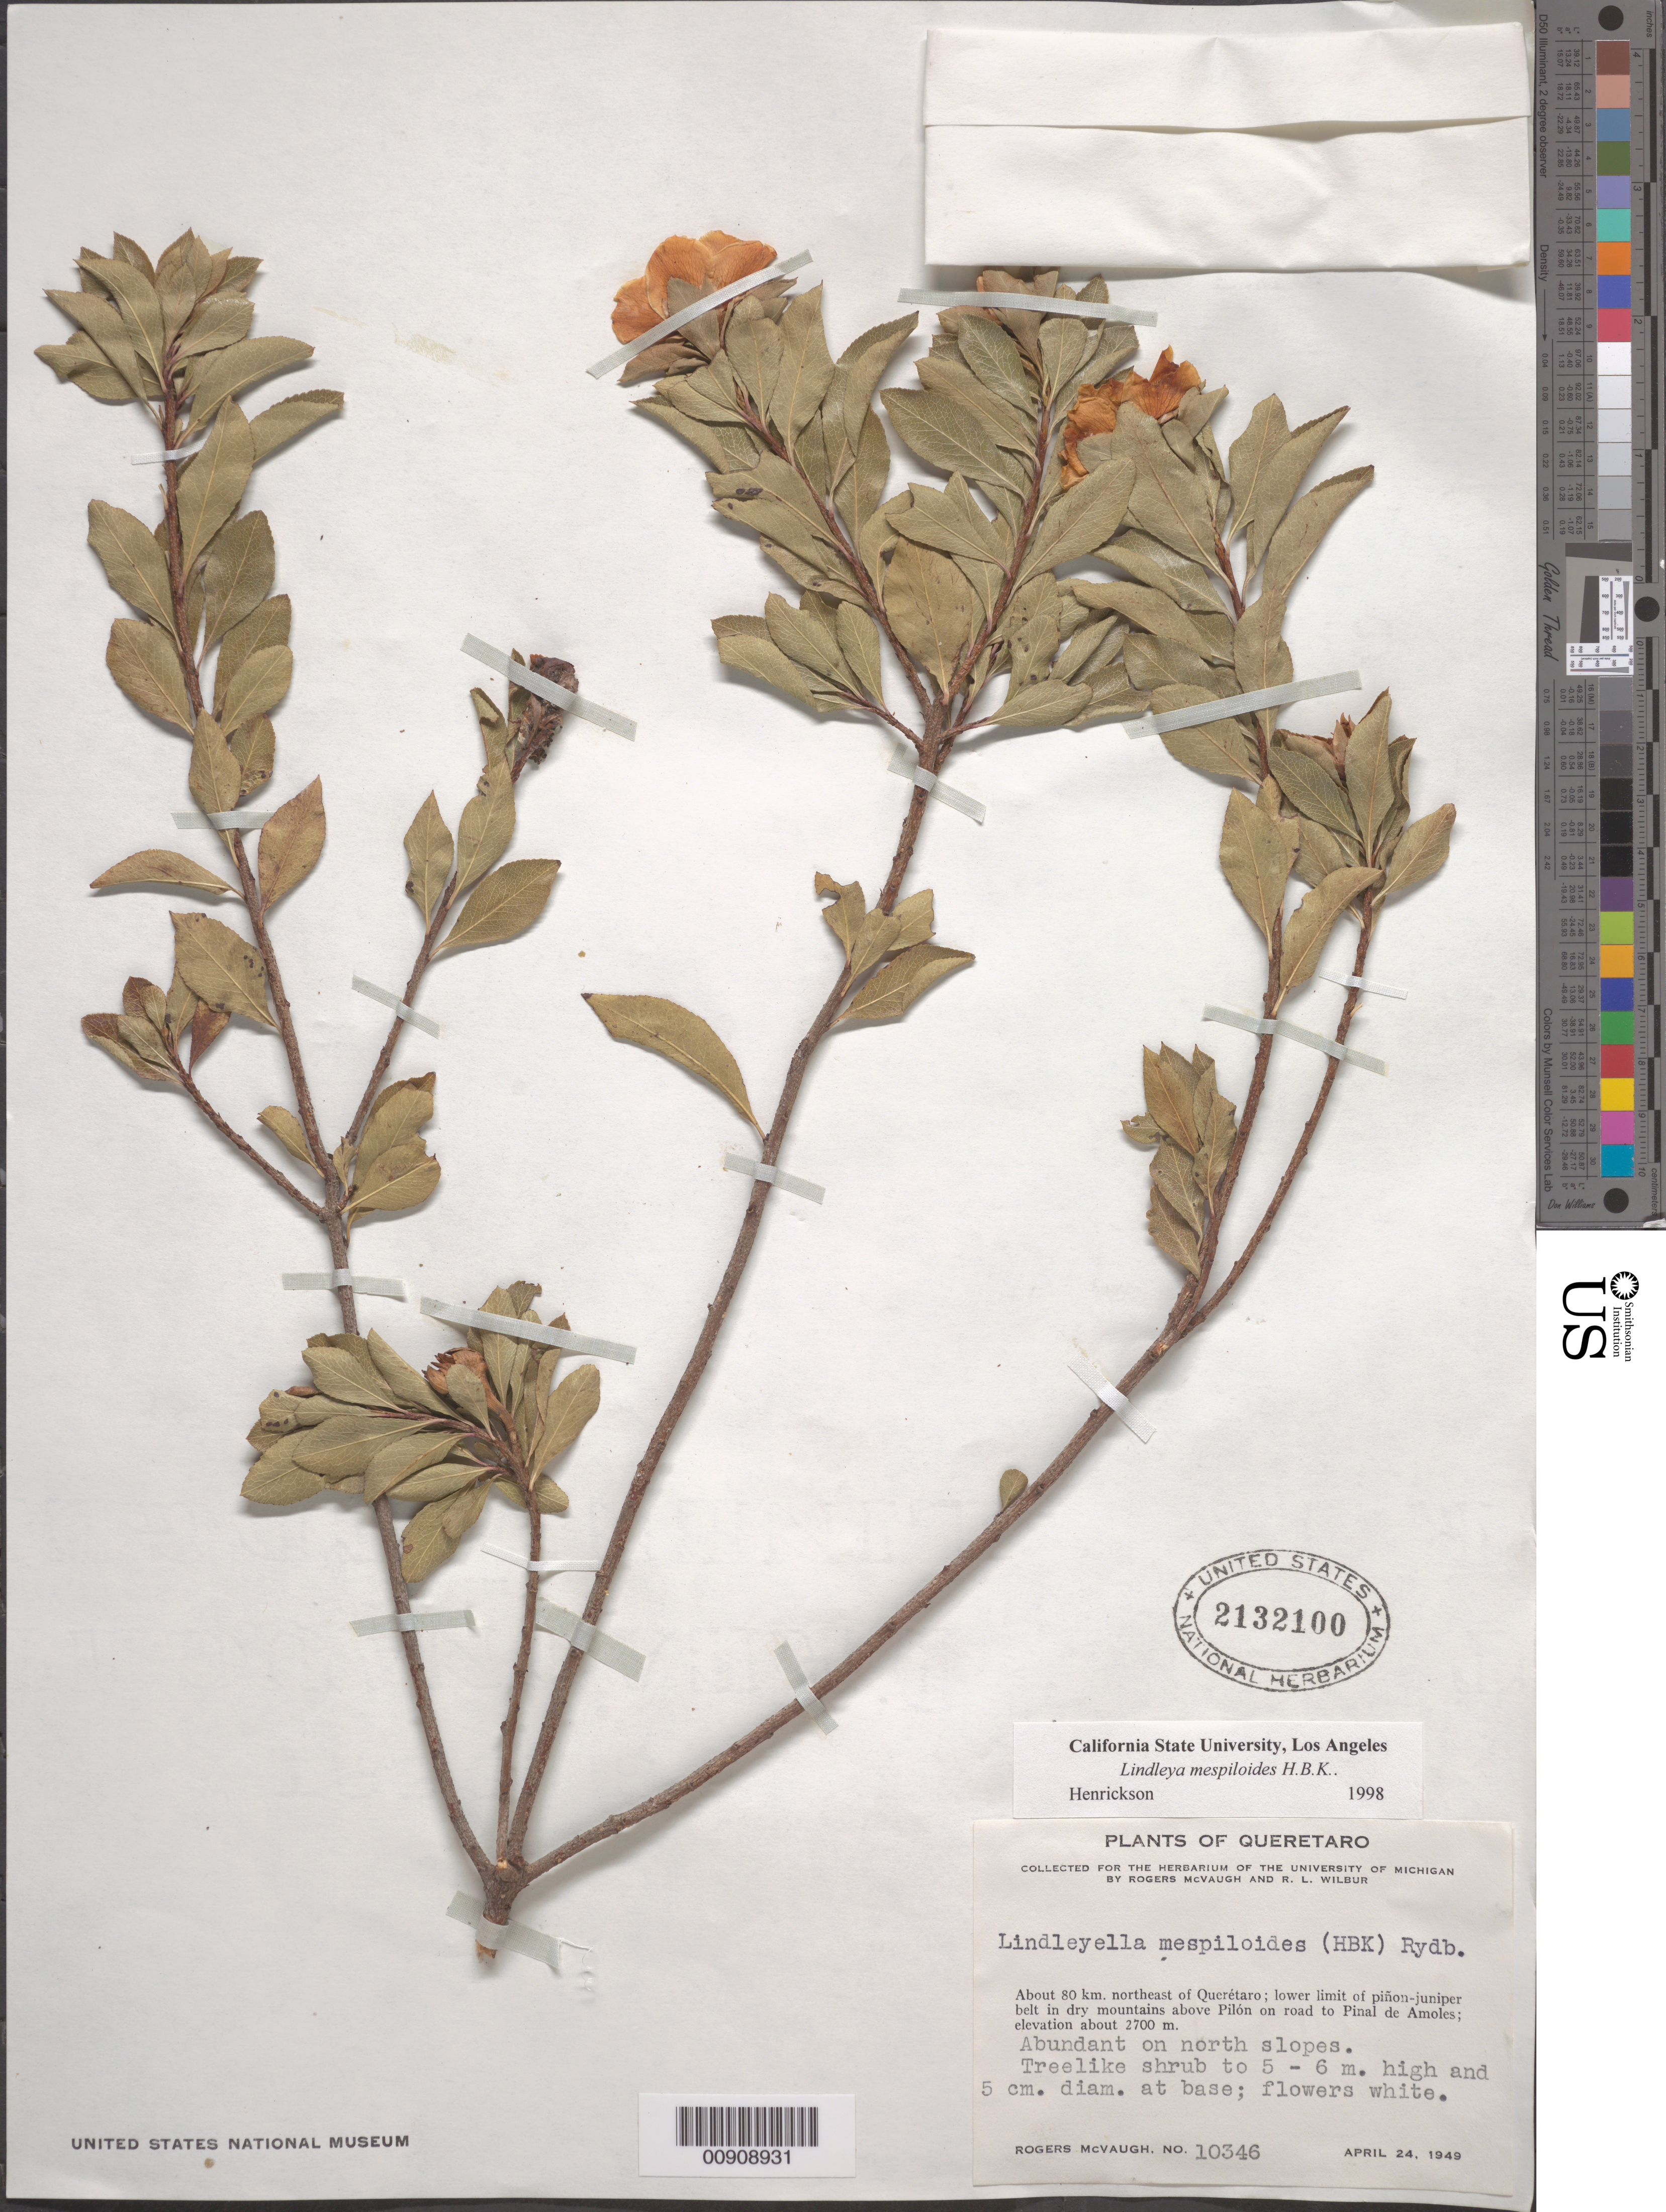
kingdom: Plantae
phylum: Tracheophyta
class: Magnoliopsida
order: Rosales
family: Rosaceae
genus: Lindleya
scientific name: Lindleya mespiloides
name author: Kunth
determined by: Henrickson, James, (CSLA), California State University at Los Angeles (UNITED STATES)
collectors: R. McVaugh & R. L. Wilbur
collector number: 10346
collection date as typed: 24 Apr 1949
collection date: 1949-04-24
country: Mexico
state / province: Querétaro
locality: About 80 km. northeast of Querétaro; lower limit of piñon-jupiner belt in dry mountains above Pilón on road to Pinal de Amoles.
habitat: Abundant on north slopes.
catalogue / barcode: US 2132100